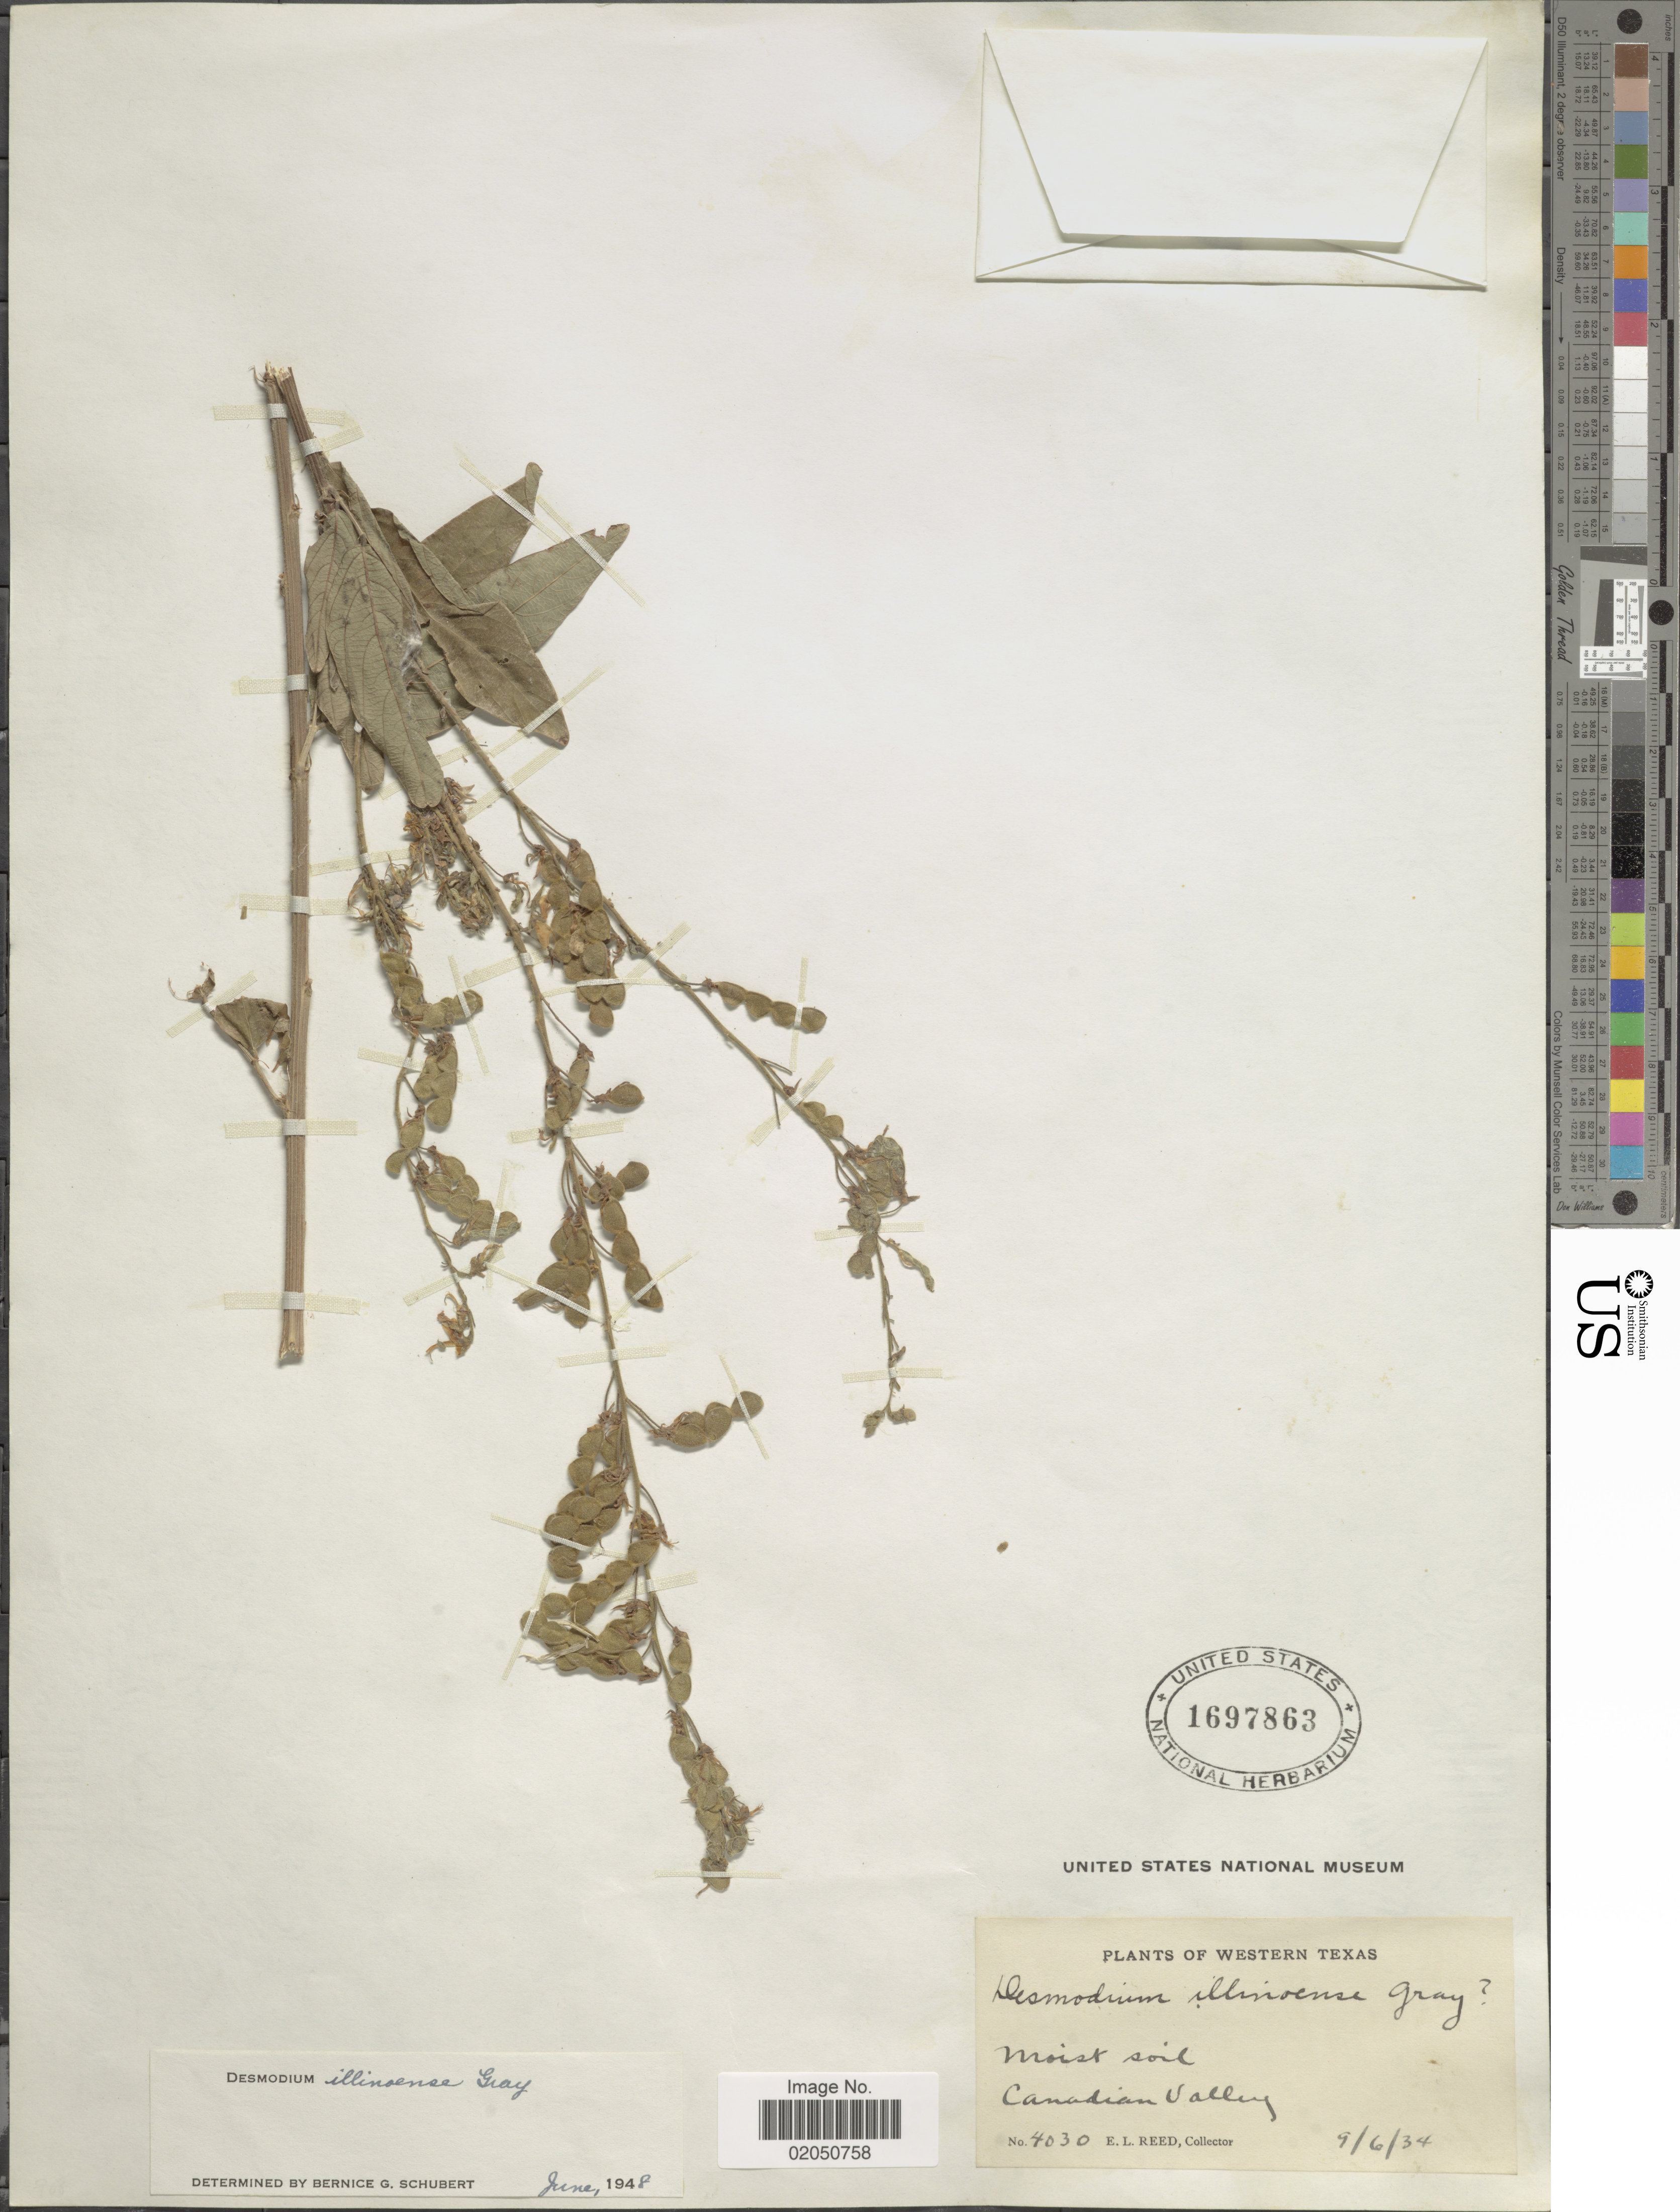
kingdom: Plantae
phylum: Tracheophyta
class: Magnoliopsida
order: Fabales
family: Fabaceae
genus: Desmodium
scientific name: Desmodium illinoense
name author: A. Gray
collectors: E. Reed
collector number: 4030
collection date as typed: Transcribed d/m/y: 6/9/34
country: United States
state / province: Texas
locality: Western Texas, Moist soil, Canadian Valley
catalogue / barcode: US 1697863